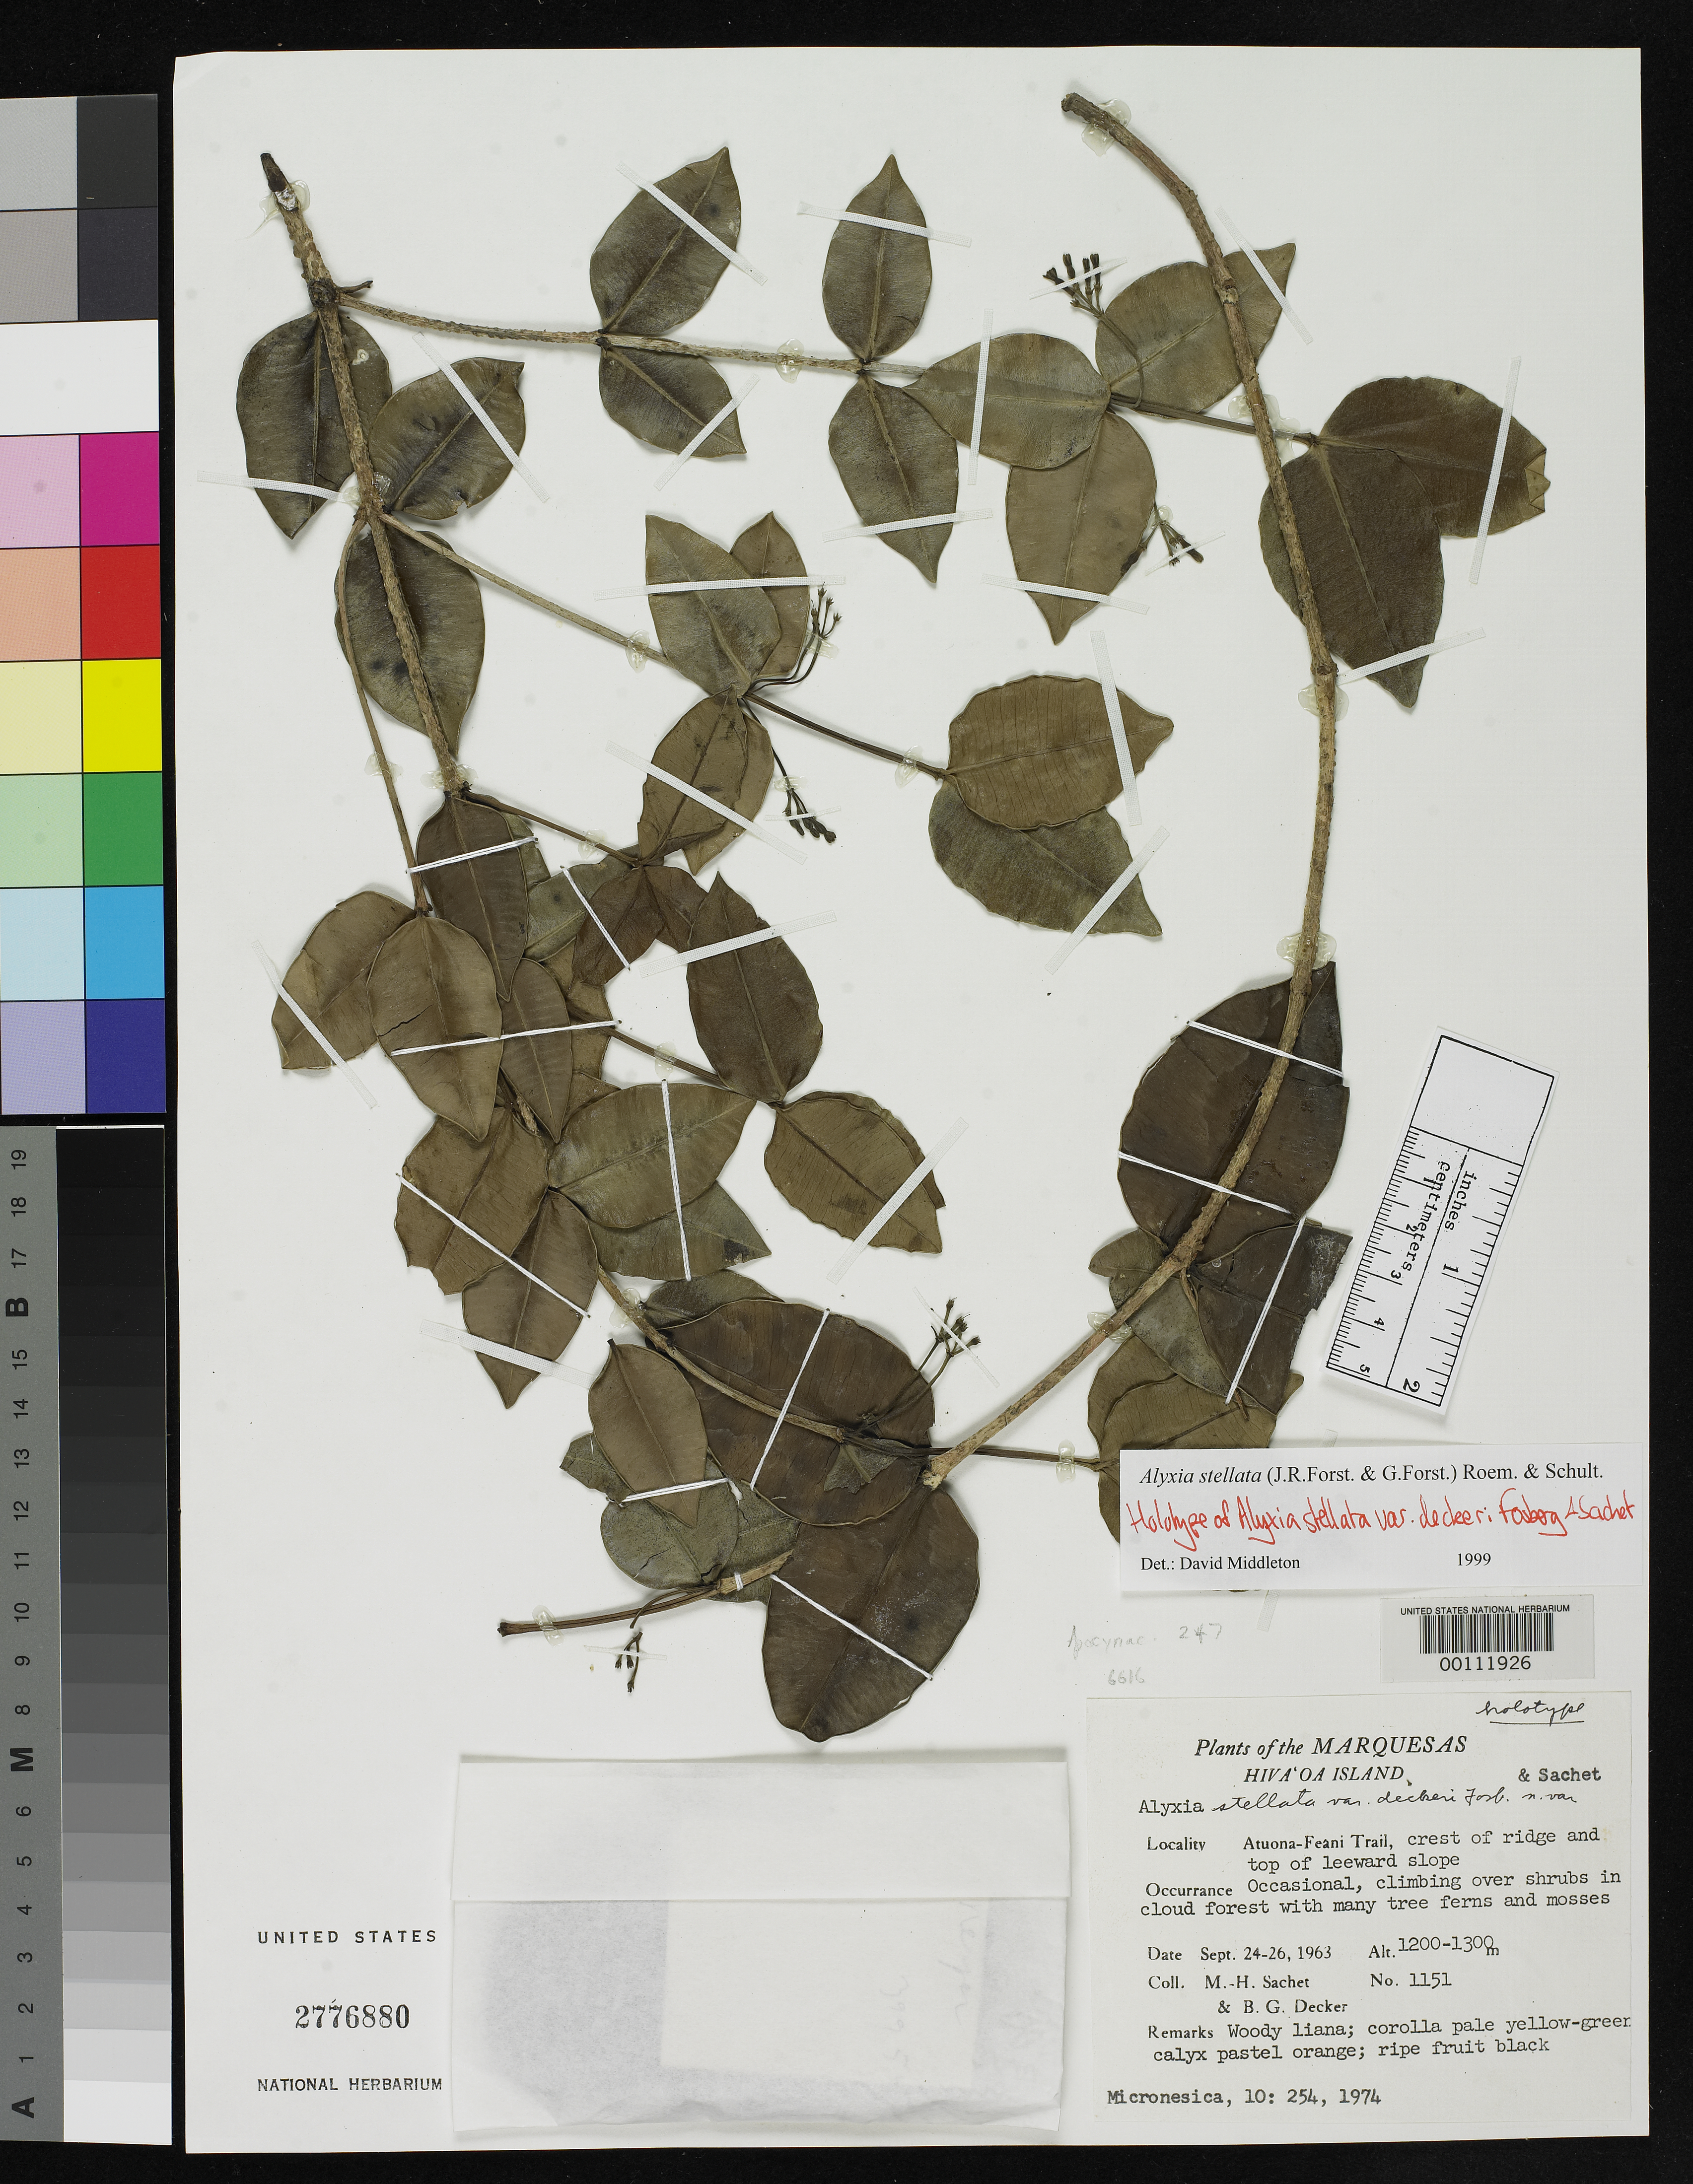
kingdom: Plantae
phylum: Tracheophyta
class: Magnoliopsida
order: Gentianales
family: Apocynaceae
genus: Alyxia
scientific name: Alyxia stellata var. deckeri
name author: Fosberg & Sachet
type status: Holotype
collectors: M.-H. Sachet & B. Decker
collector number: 1151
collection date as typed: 24 Sep 1963 to 26 Sep 1963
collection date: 1963-09-24/1963-09-26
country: French Polynesia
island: Hiva Oa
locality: Atuona-Feani trail, crest of ridge & top of leeward slope.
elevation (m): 1200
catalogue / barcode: US 2776880